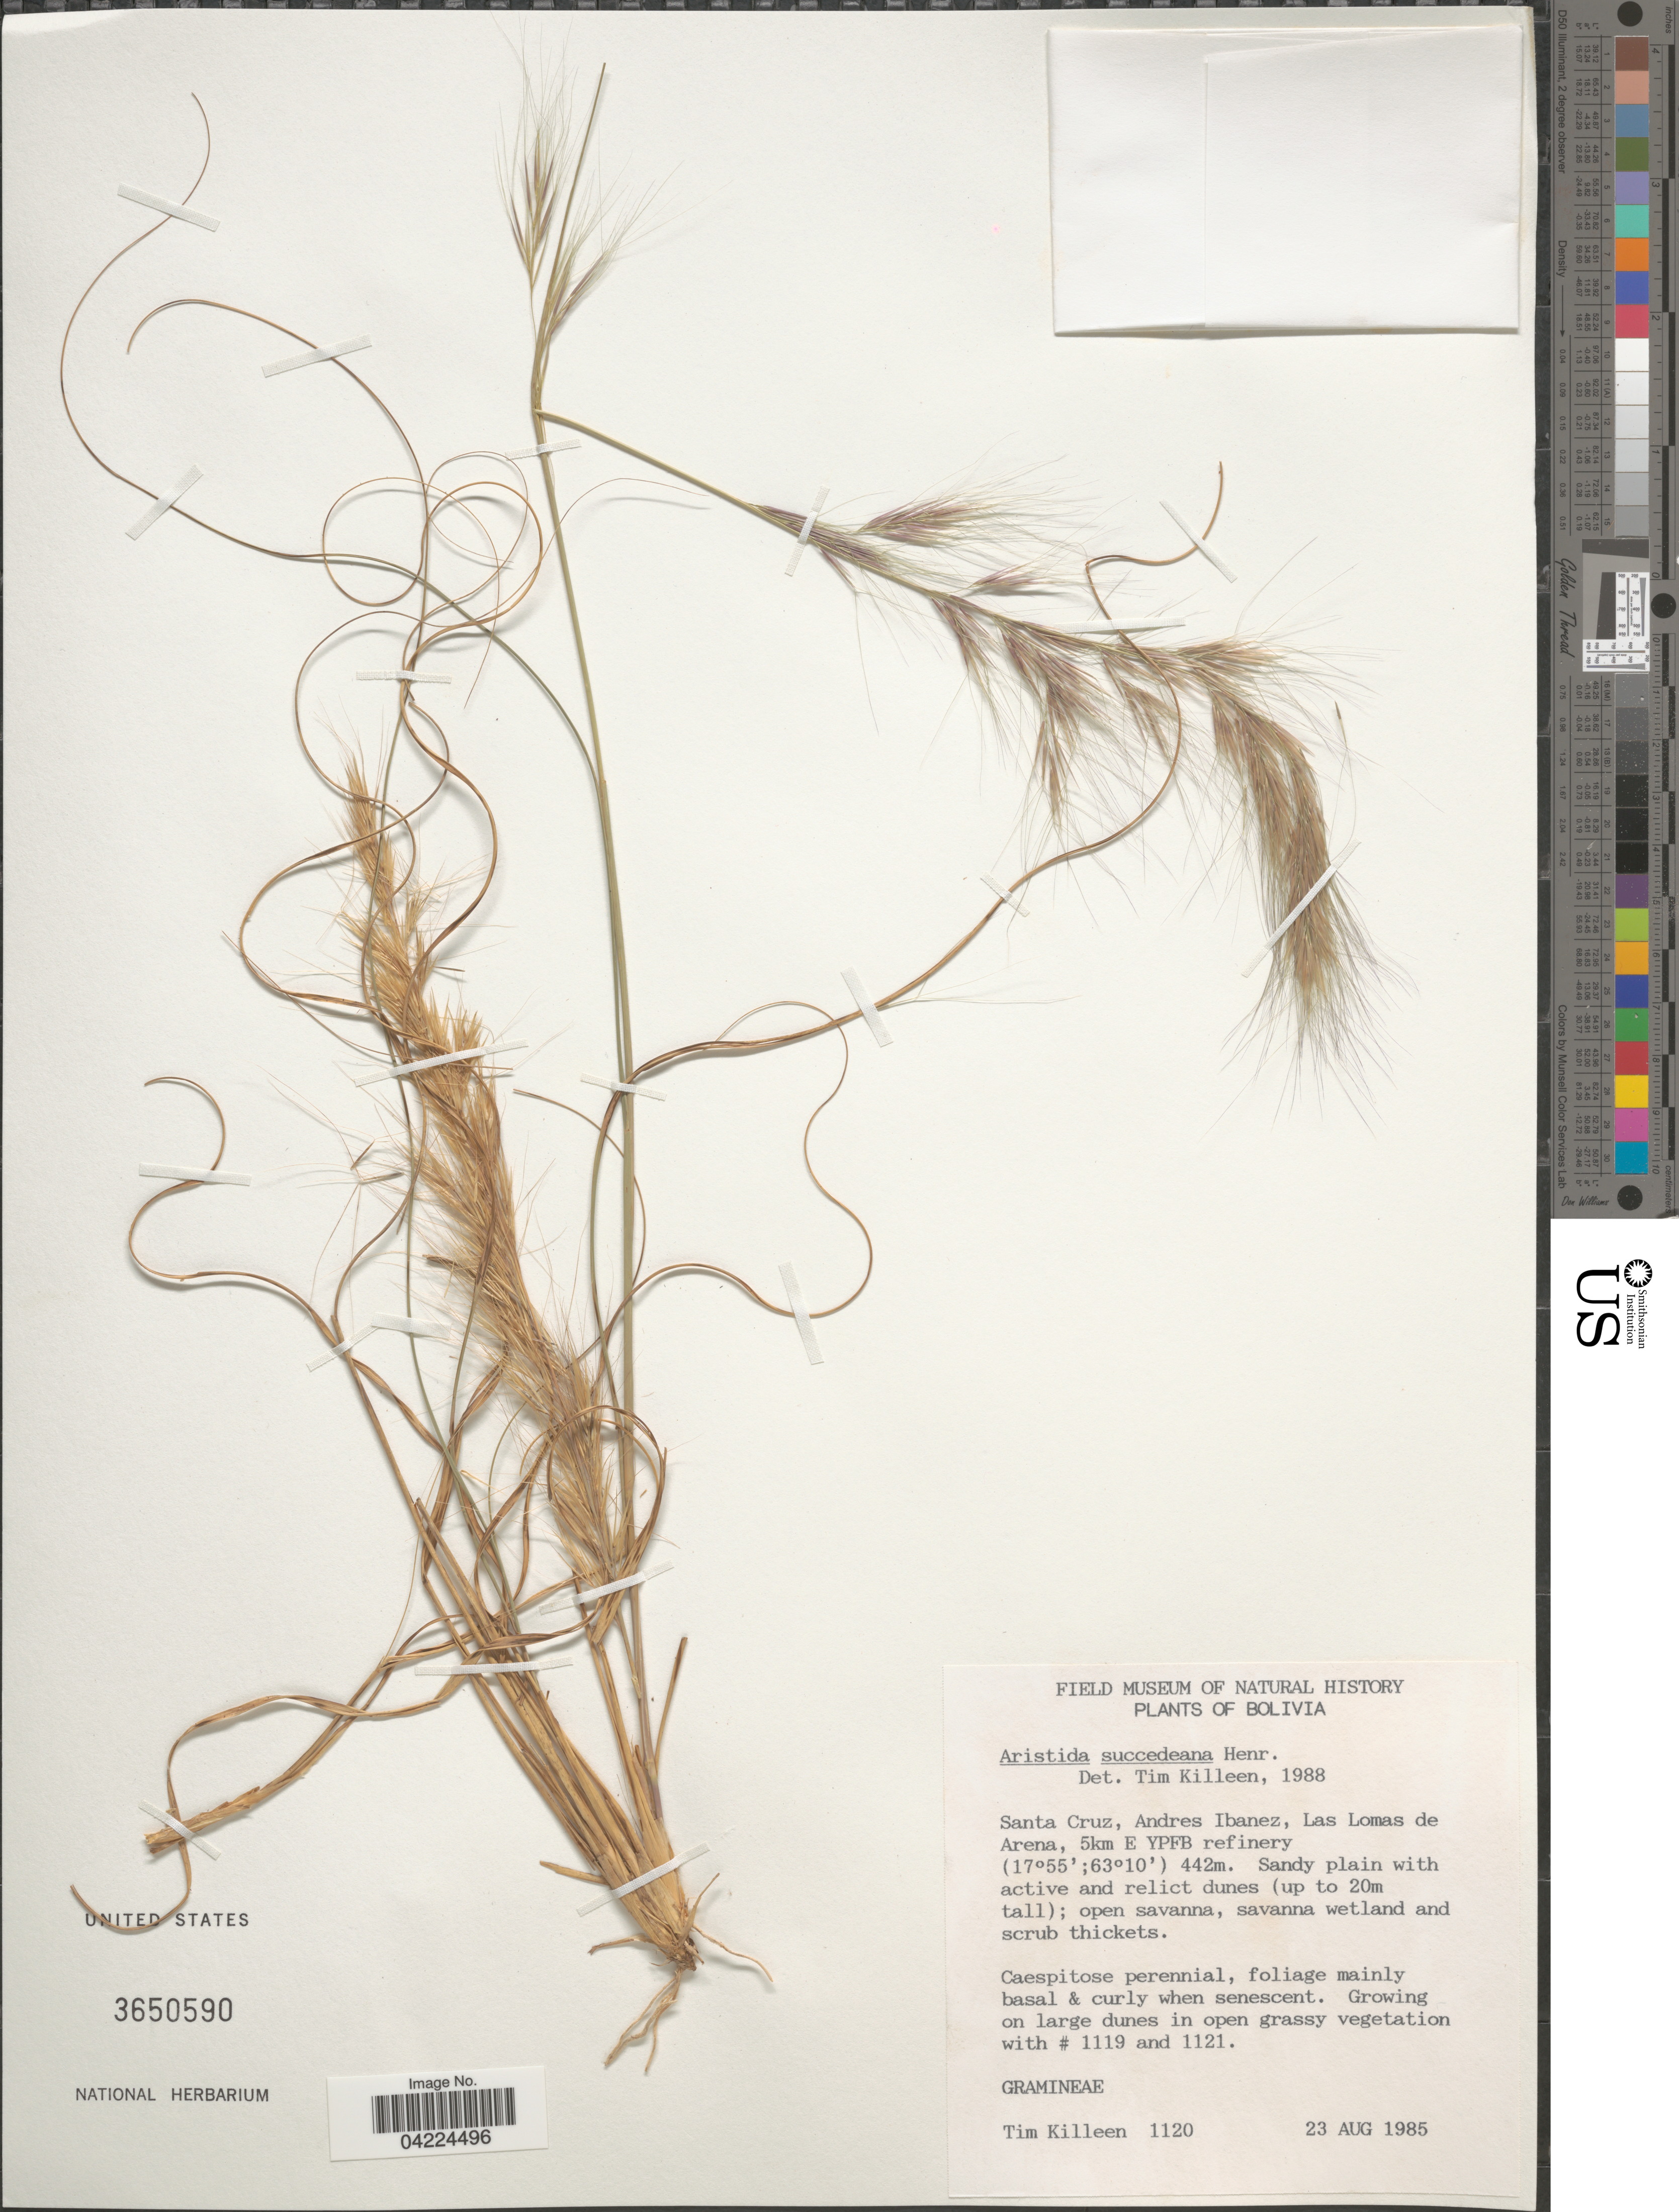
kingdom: Plantae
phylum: Tracheophyta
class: Liliopsida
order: Poales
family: Poaceae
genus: Aristida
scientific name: Aristida circinalis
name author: Lindm.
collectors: T. J. Killeen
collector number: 1120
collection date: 1985-08-23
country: Bolivia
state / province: Santa Cruz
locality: Andres Ibanez, Las Lomas de Arena, 5km E YPFB refinery.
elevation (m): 442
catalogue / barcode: US 3650590